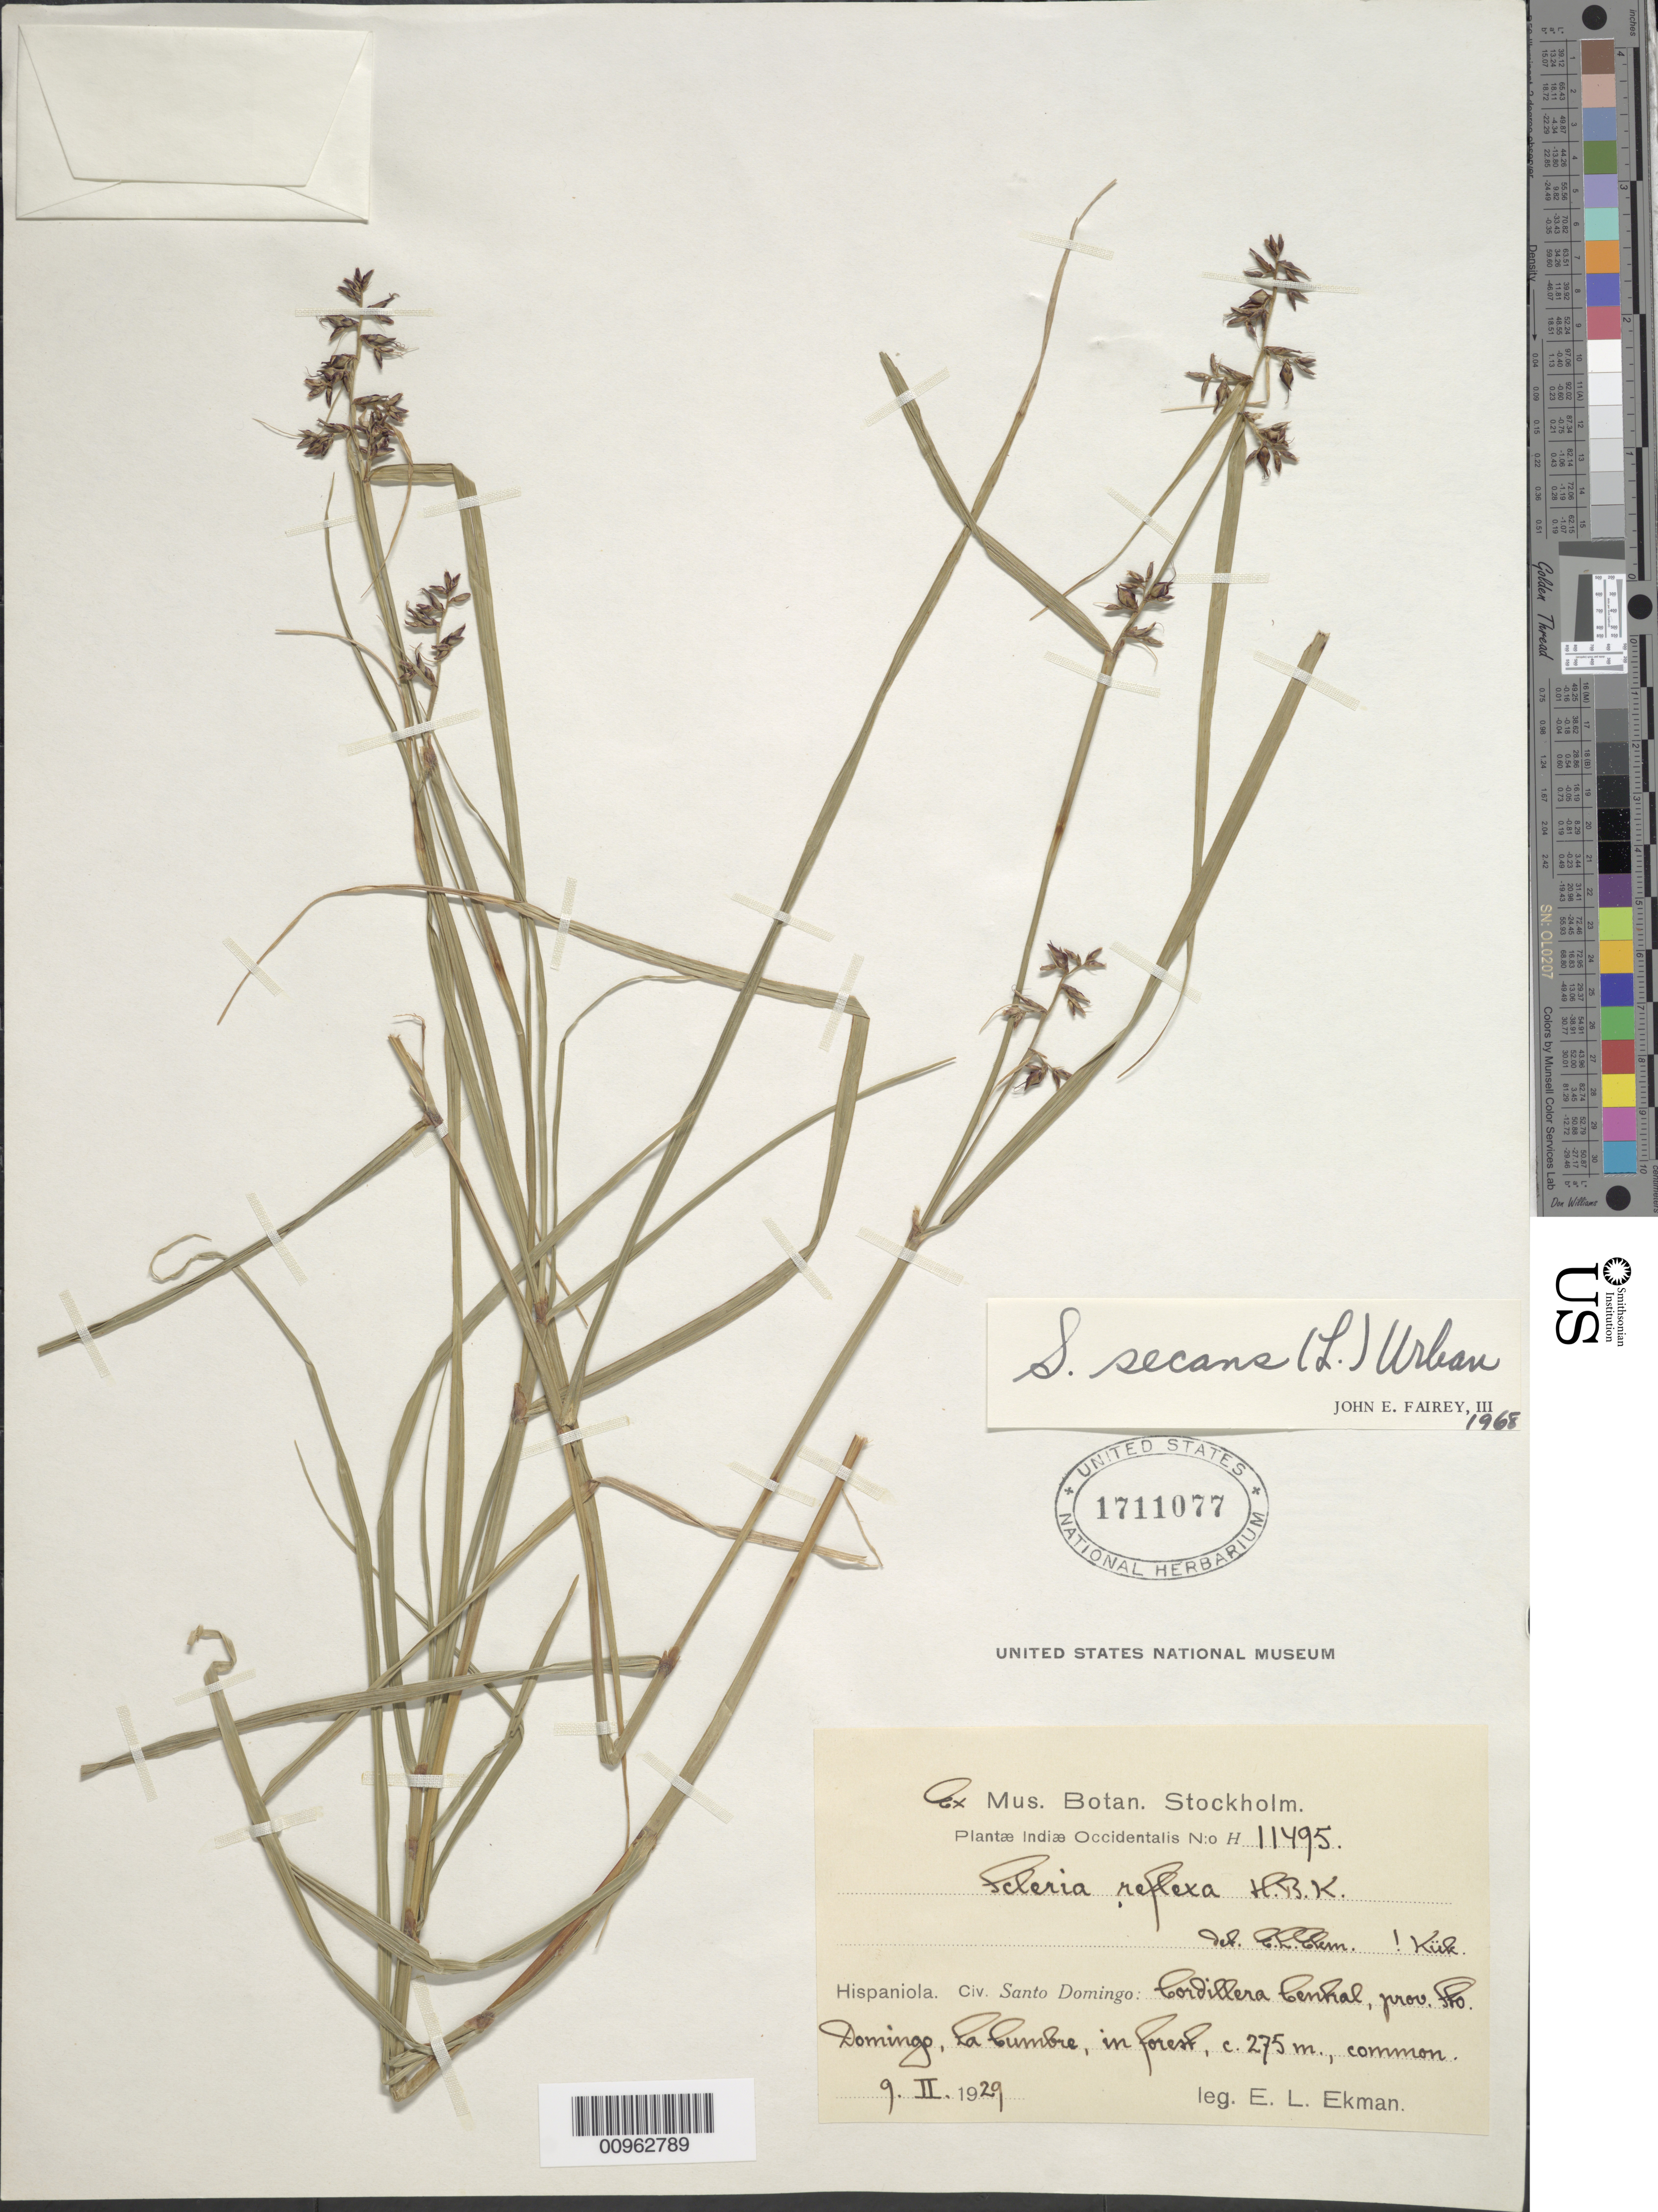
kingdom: Plantae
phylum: Tracheophyta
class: Liliopsida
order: Poales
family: Cyperaceae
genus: Scleria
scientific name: Scleria secans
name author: (L.) Urb.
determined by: Fairey, J. E., III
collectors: E. L. Ekman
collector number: H 11495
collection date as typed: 09 Feb 1929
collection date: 1929-02-09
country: Dominican Republic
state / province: Santo Domingo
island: Hispaniola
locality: Cordillera Central, La Cumbre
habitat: In forest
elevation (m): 275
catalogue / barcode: US 1711077